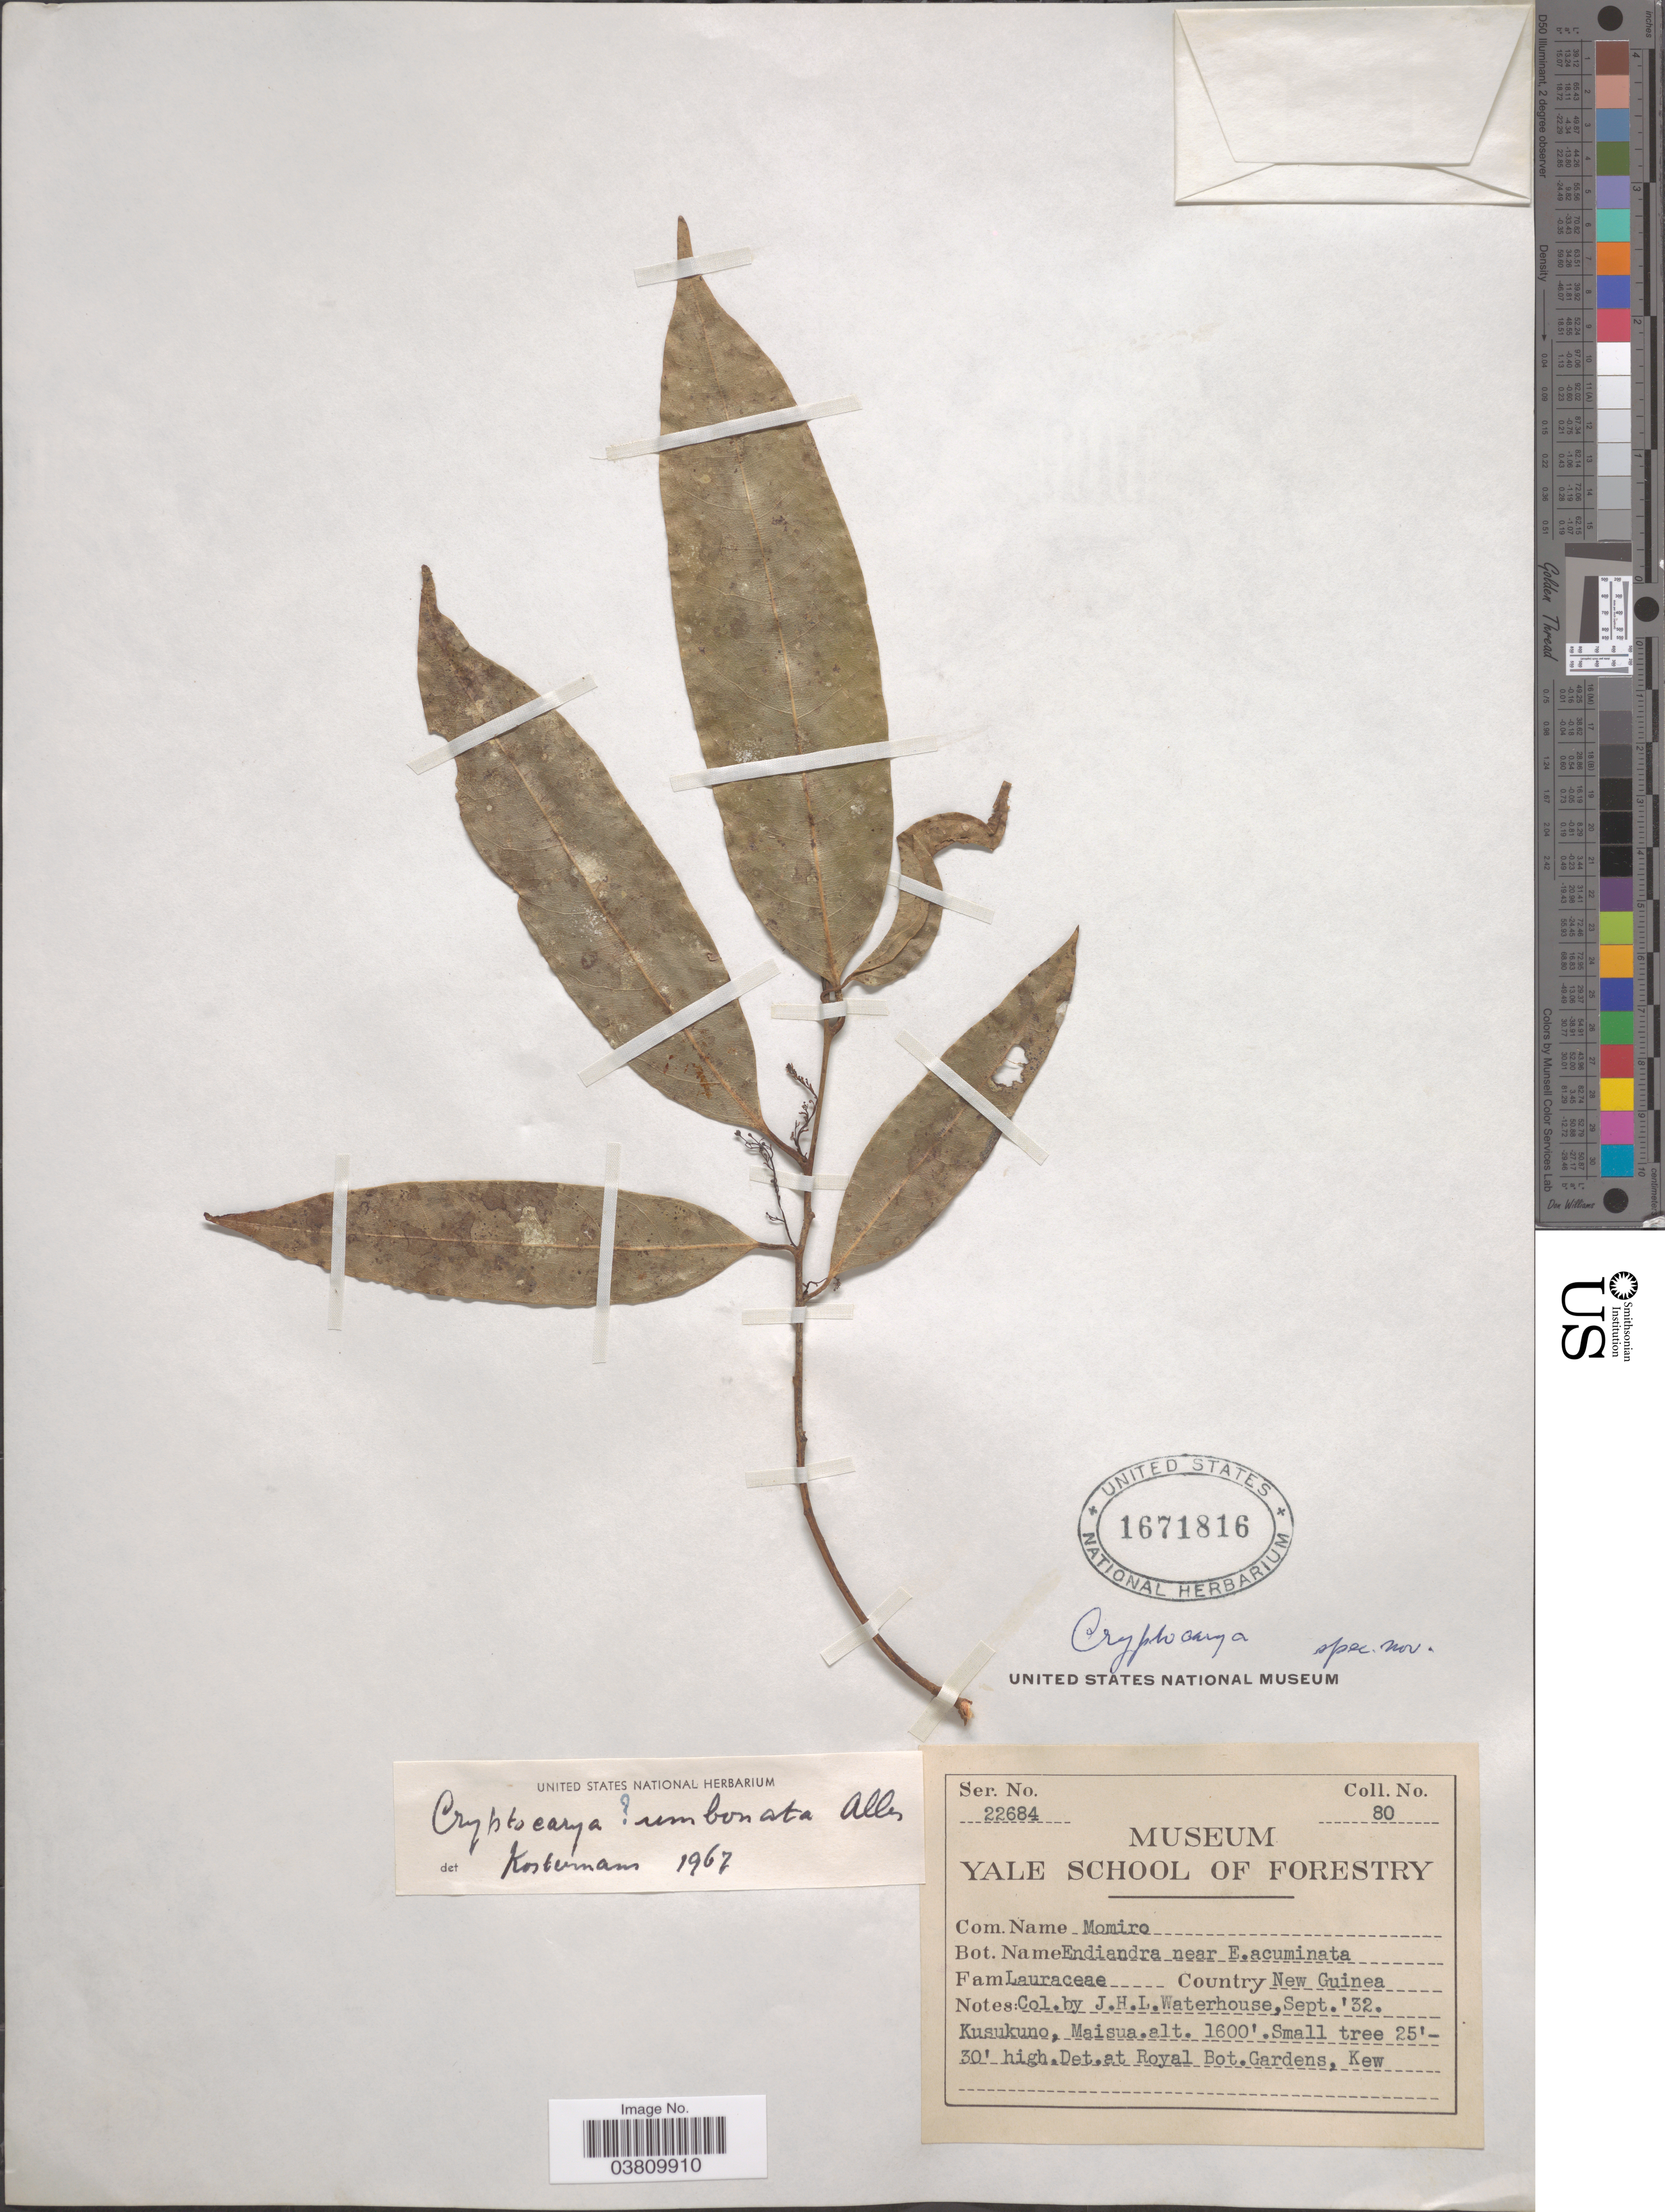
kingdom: Plantae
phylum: Tracheophyta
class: Magnoliopsida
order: Laurales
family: Lauraceae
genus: Cryptocarya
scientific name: Cryptocarya umbonata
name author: C.K. Allen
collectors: J. Waterhouse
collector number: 80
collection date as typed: Transcribed d/m/y: /9/32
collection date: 1932-09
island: New Guinea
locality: [Cultivated?] New Guinea. Kusukuno, Maisua.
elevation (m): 488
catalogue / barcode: US 1671816